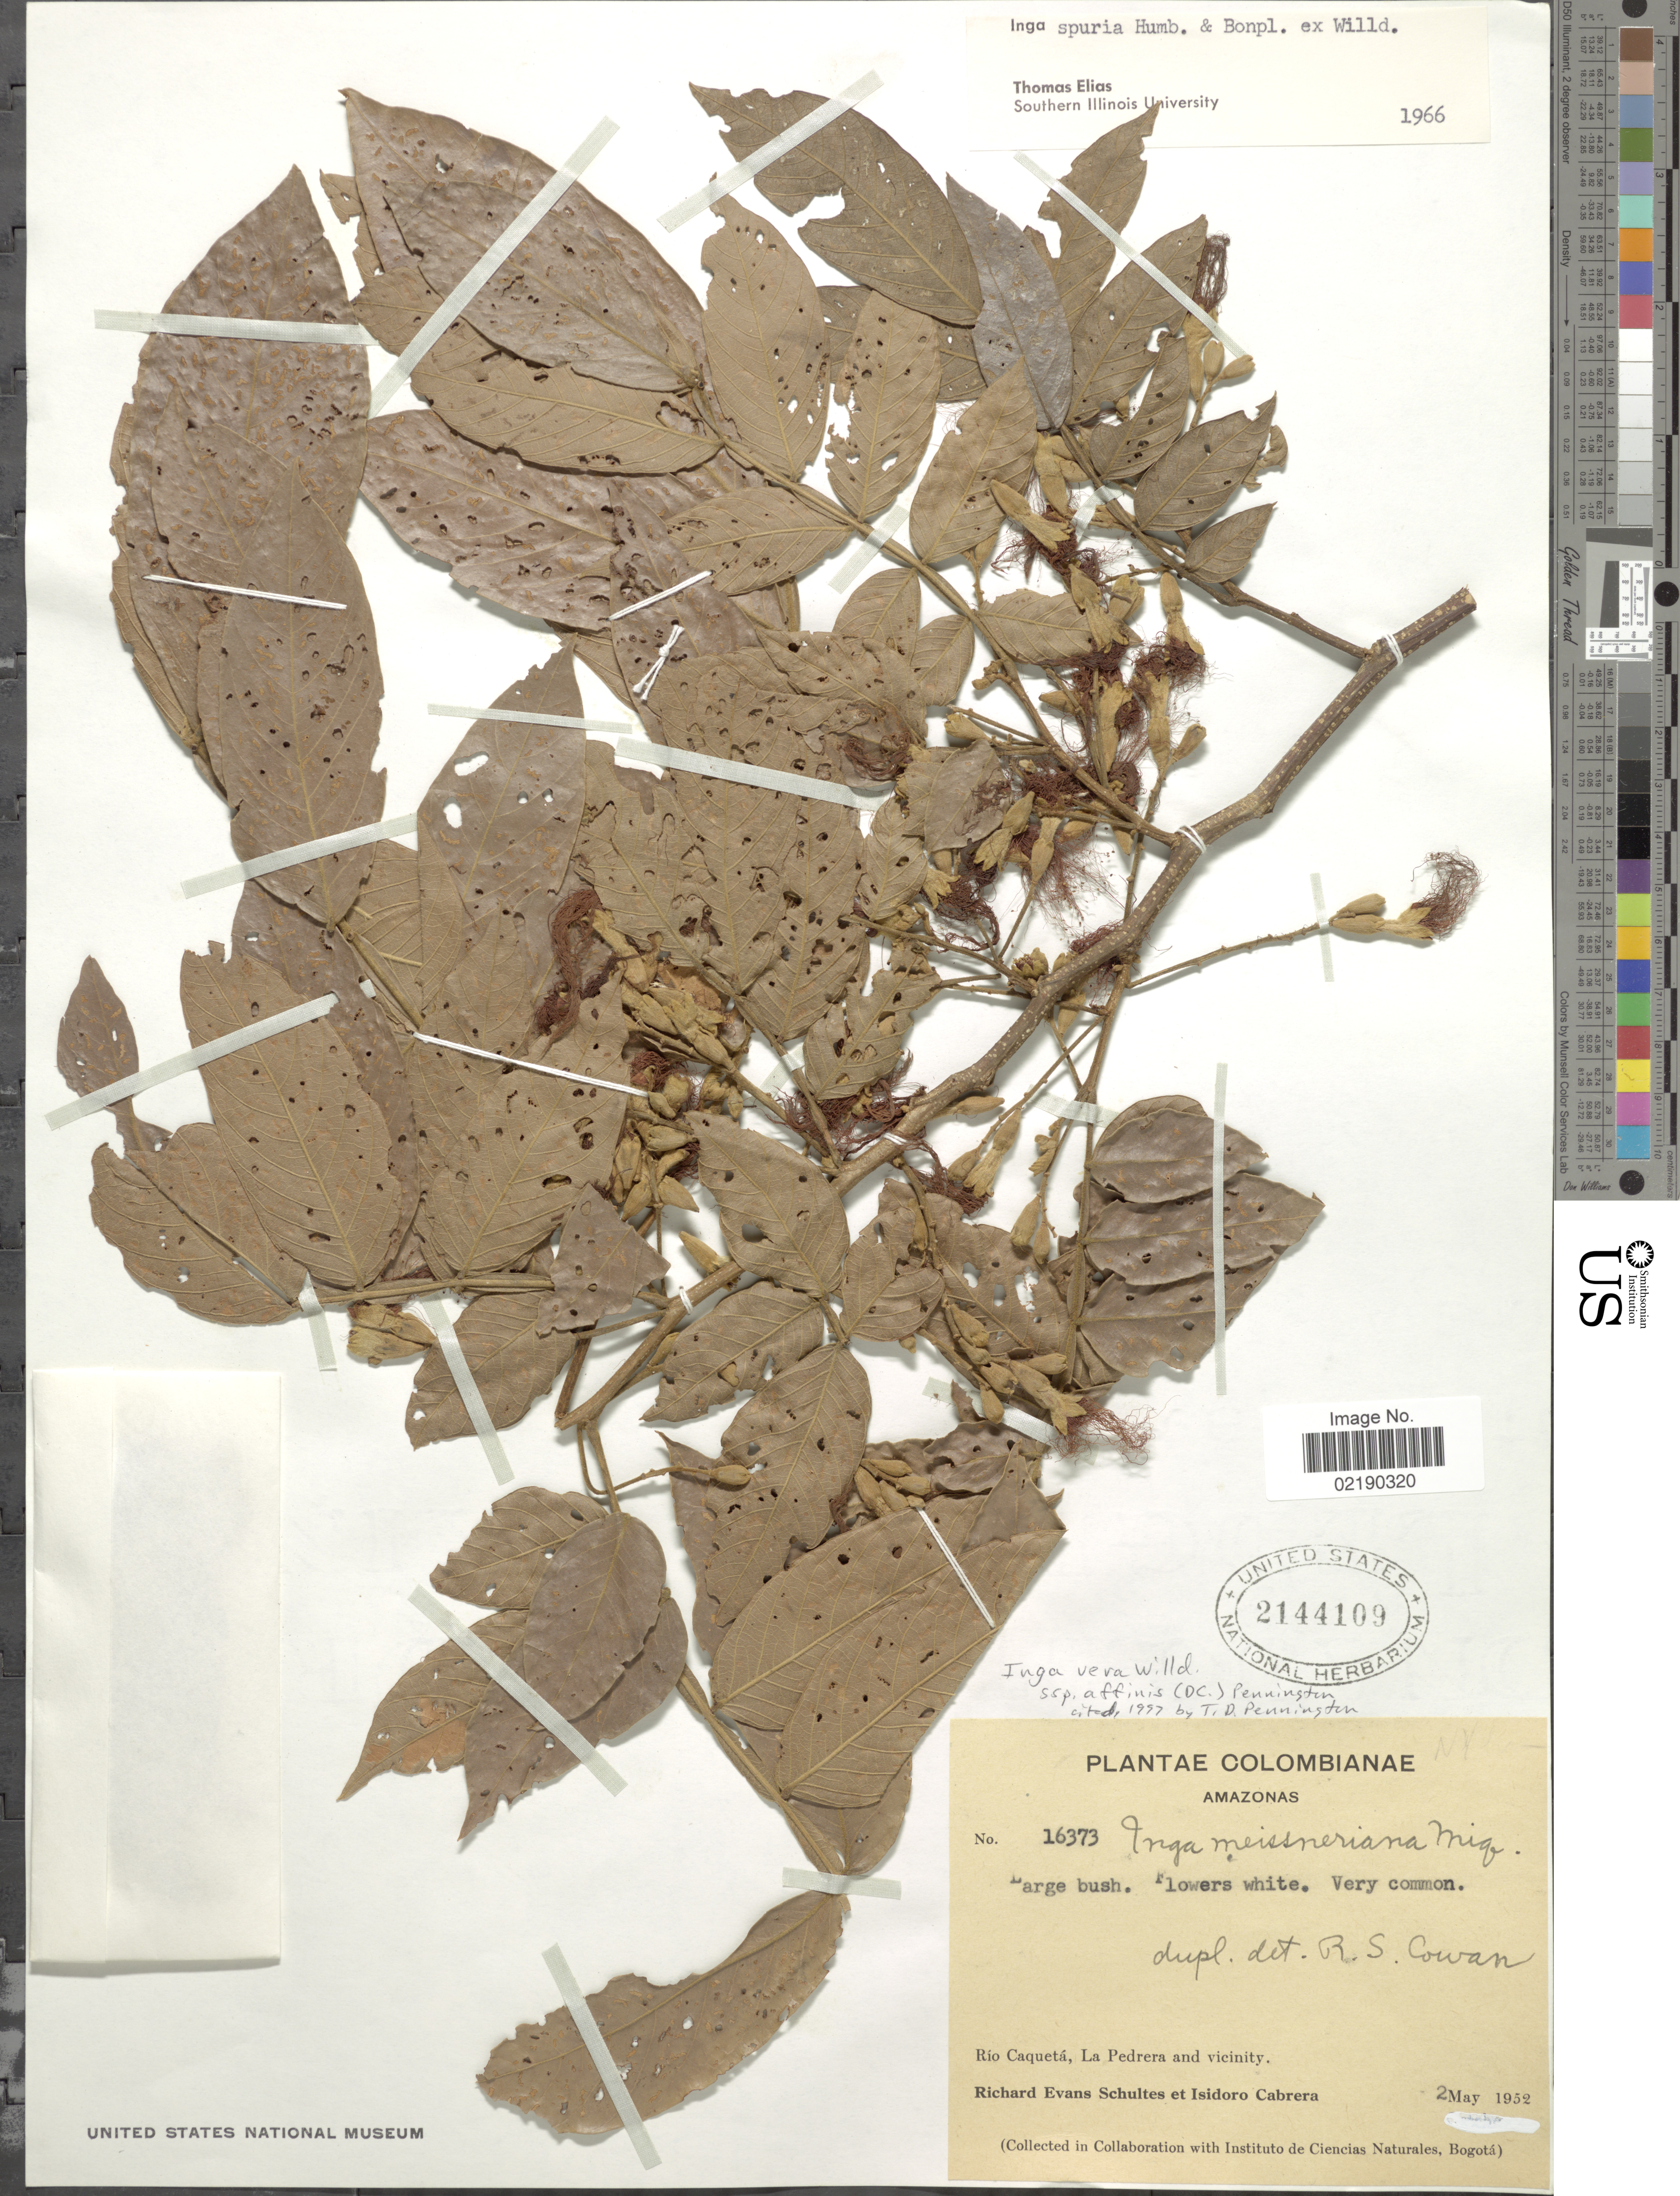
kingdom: Plantae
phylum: Tracheophyta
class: Magnoliopsida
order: Fabales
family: Fabaceae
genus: Inga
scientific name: Inga vera subsp. affinis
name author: (DC.) T.D. Penn.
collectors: R. E. Schultes & I. Cabrera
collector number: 16373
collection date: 1952-05-02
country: Colombia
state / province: Amazônas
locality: Rio Caqueta, La Pedrera and vicinity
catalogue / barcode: US 2144109